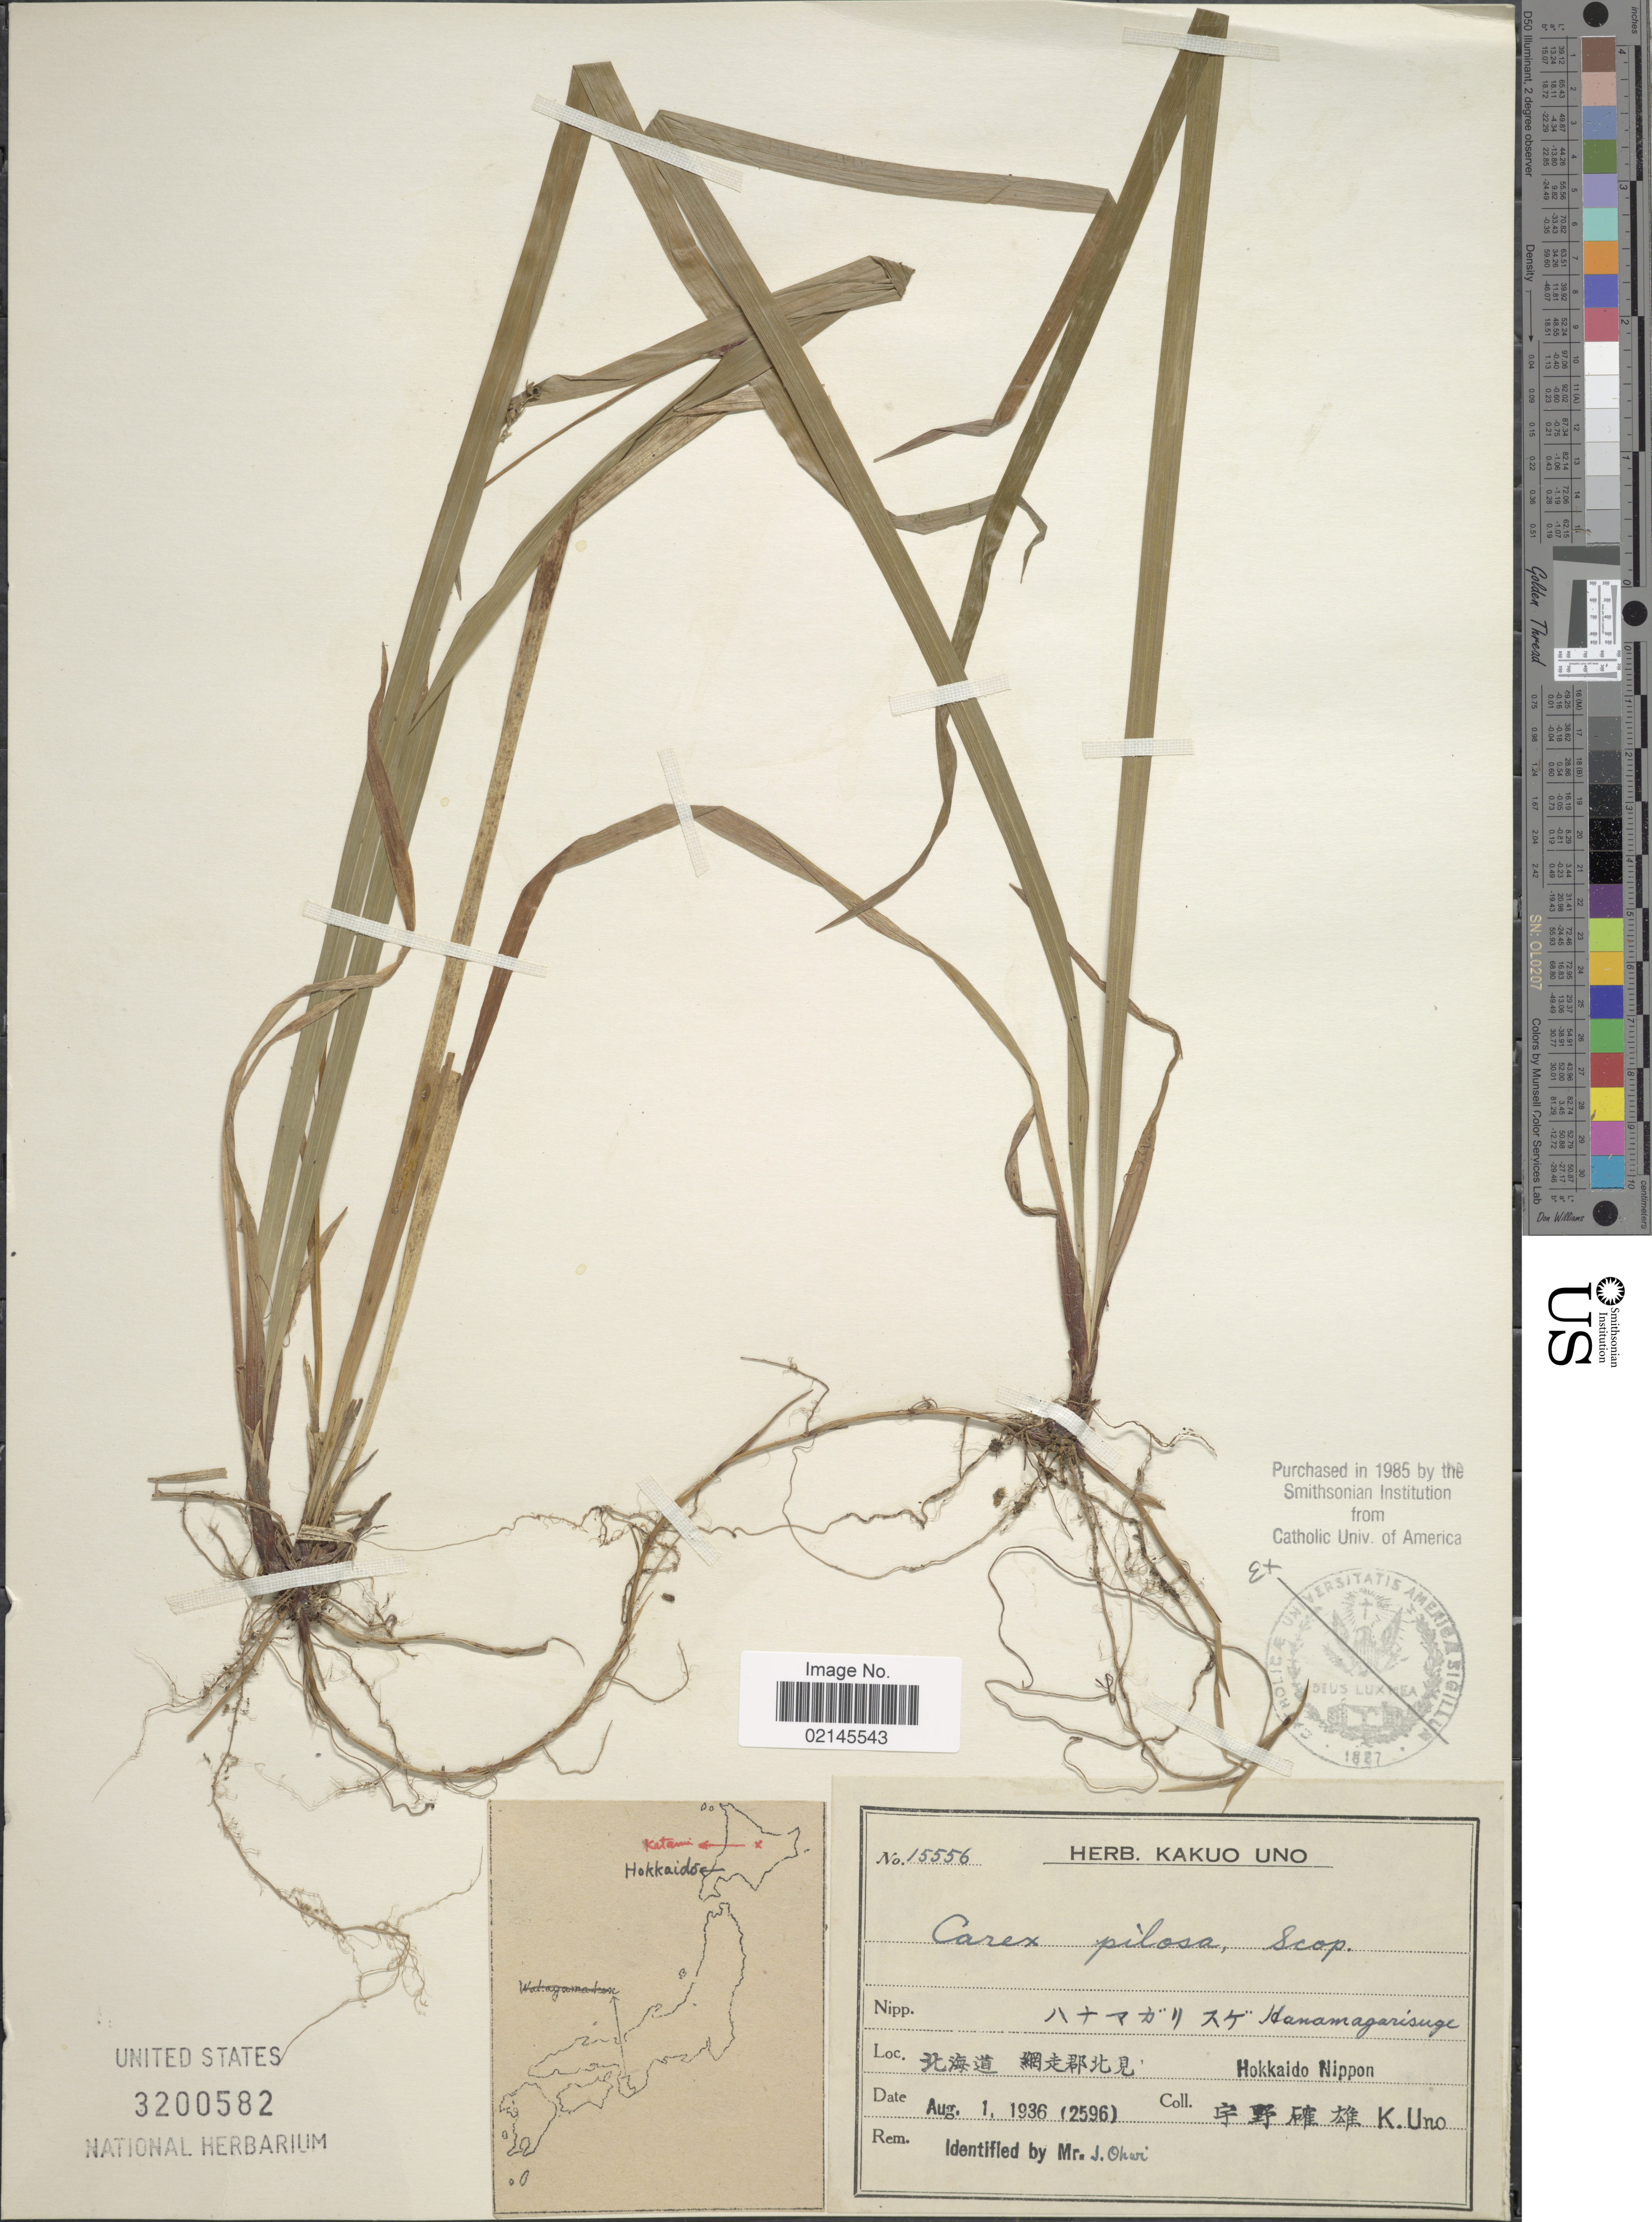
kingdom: Plantae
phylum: Tracheophyta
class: Liliopsida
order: Poales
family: Cyperaceae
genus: Carex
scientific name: Carex pilosa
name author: Scop.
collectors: K. Uno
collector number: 15556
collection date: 1936-08-01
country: Japan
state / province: Hokkaidō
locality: Hokkaido, Nippon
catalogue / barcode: US 3200582